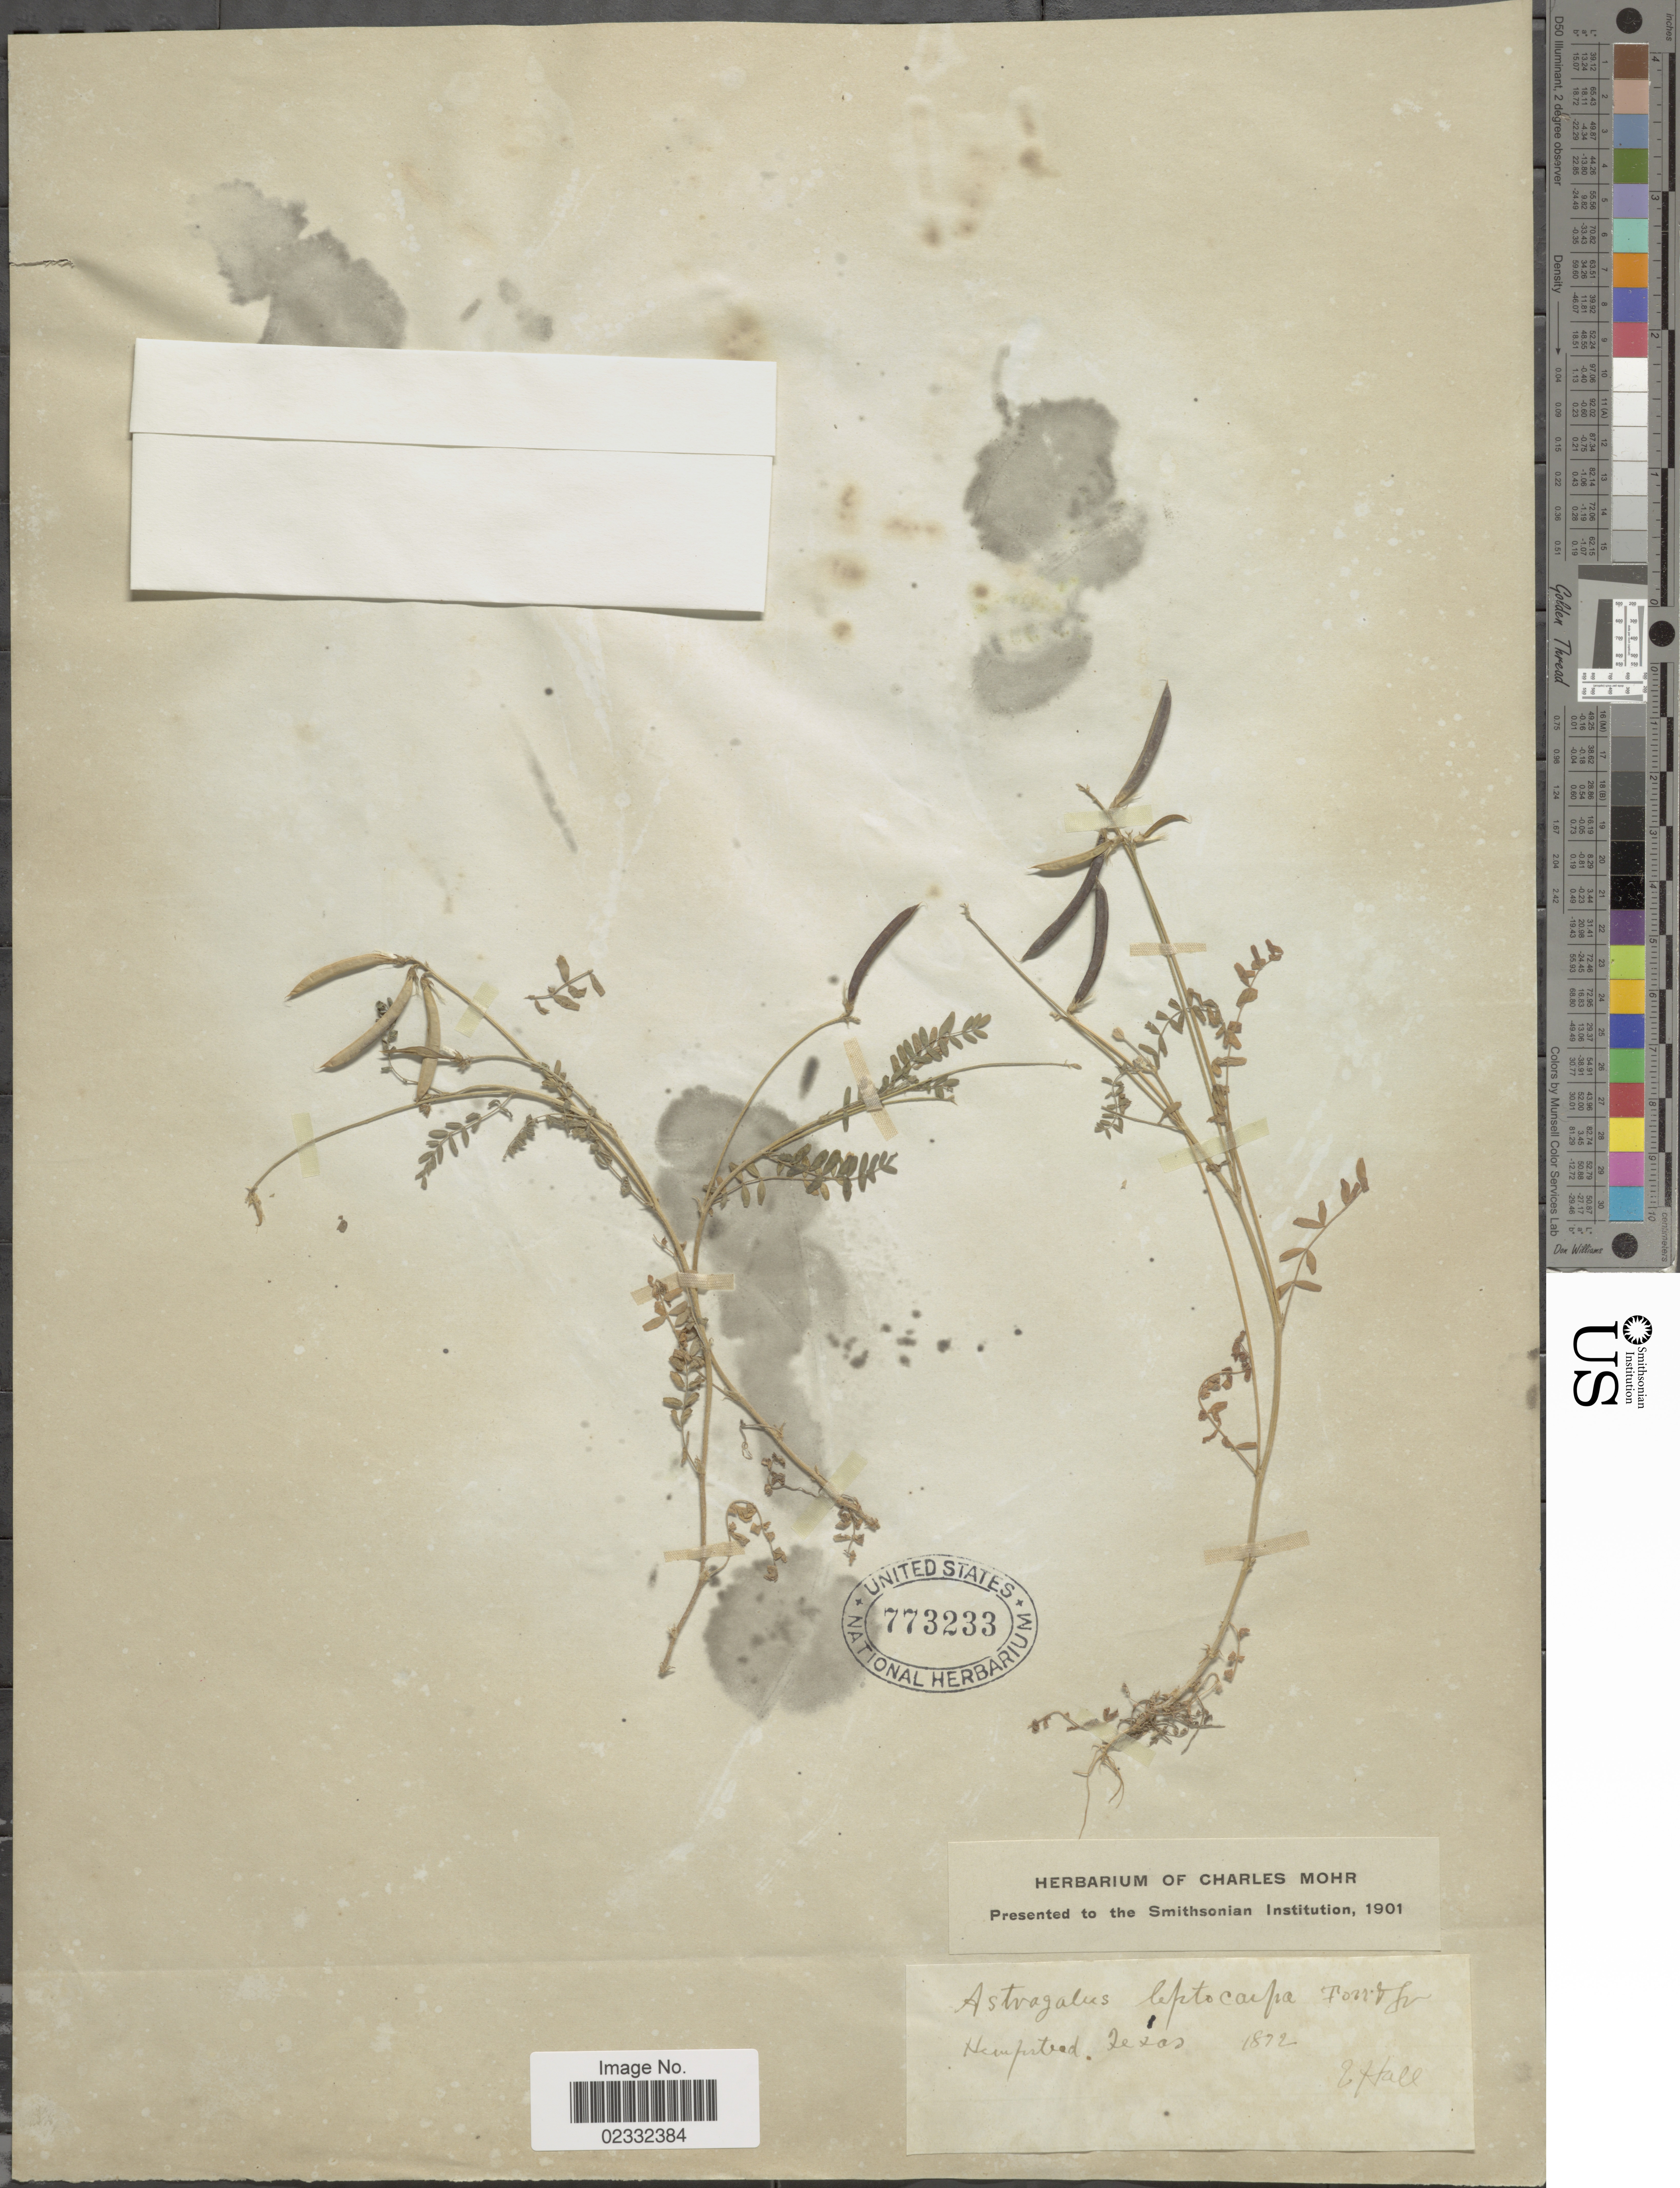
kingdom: Plantae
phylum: Tracheophyta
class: Magnoliopsida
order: Fabales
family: Fabaceae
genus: Astragalus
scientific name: Astragalus leptocarpus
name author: Torr. & A. Gray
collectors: E. Hall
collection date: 1872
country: United States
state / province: Texas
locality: Hempstead.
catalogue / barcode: US 773233